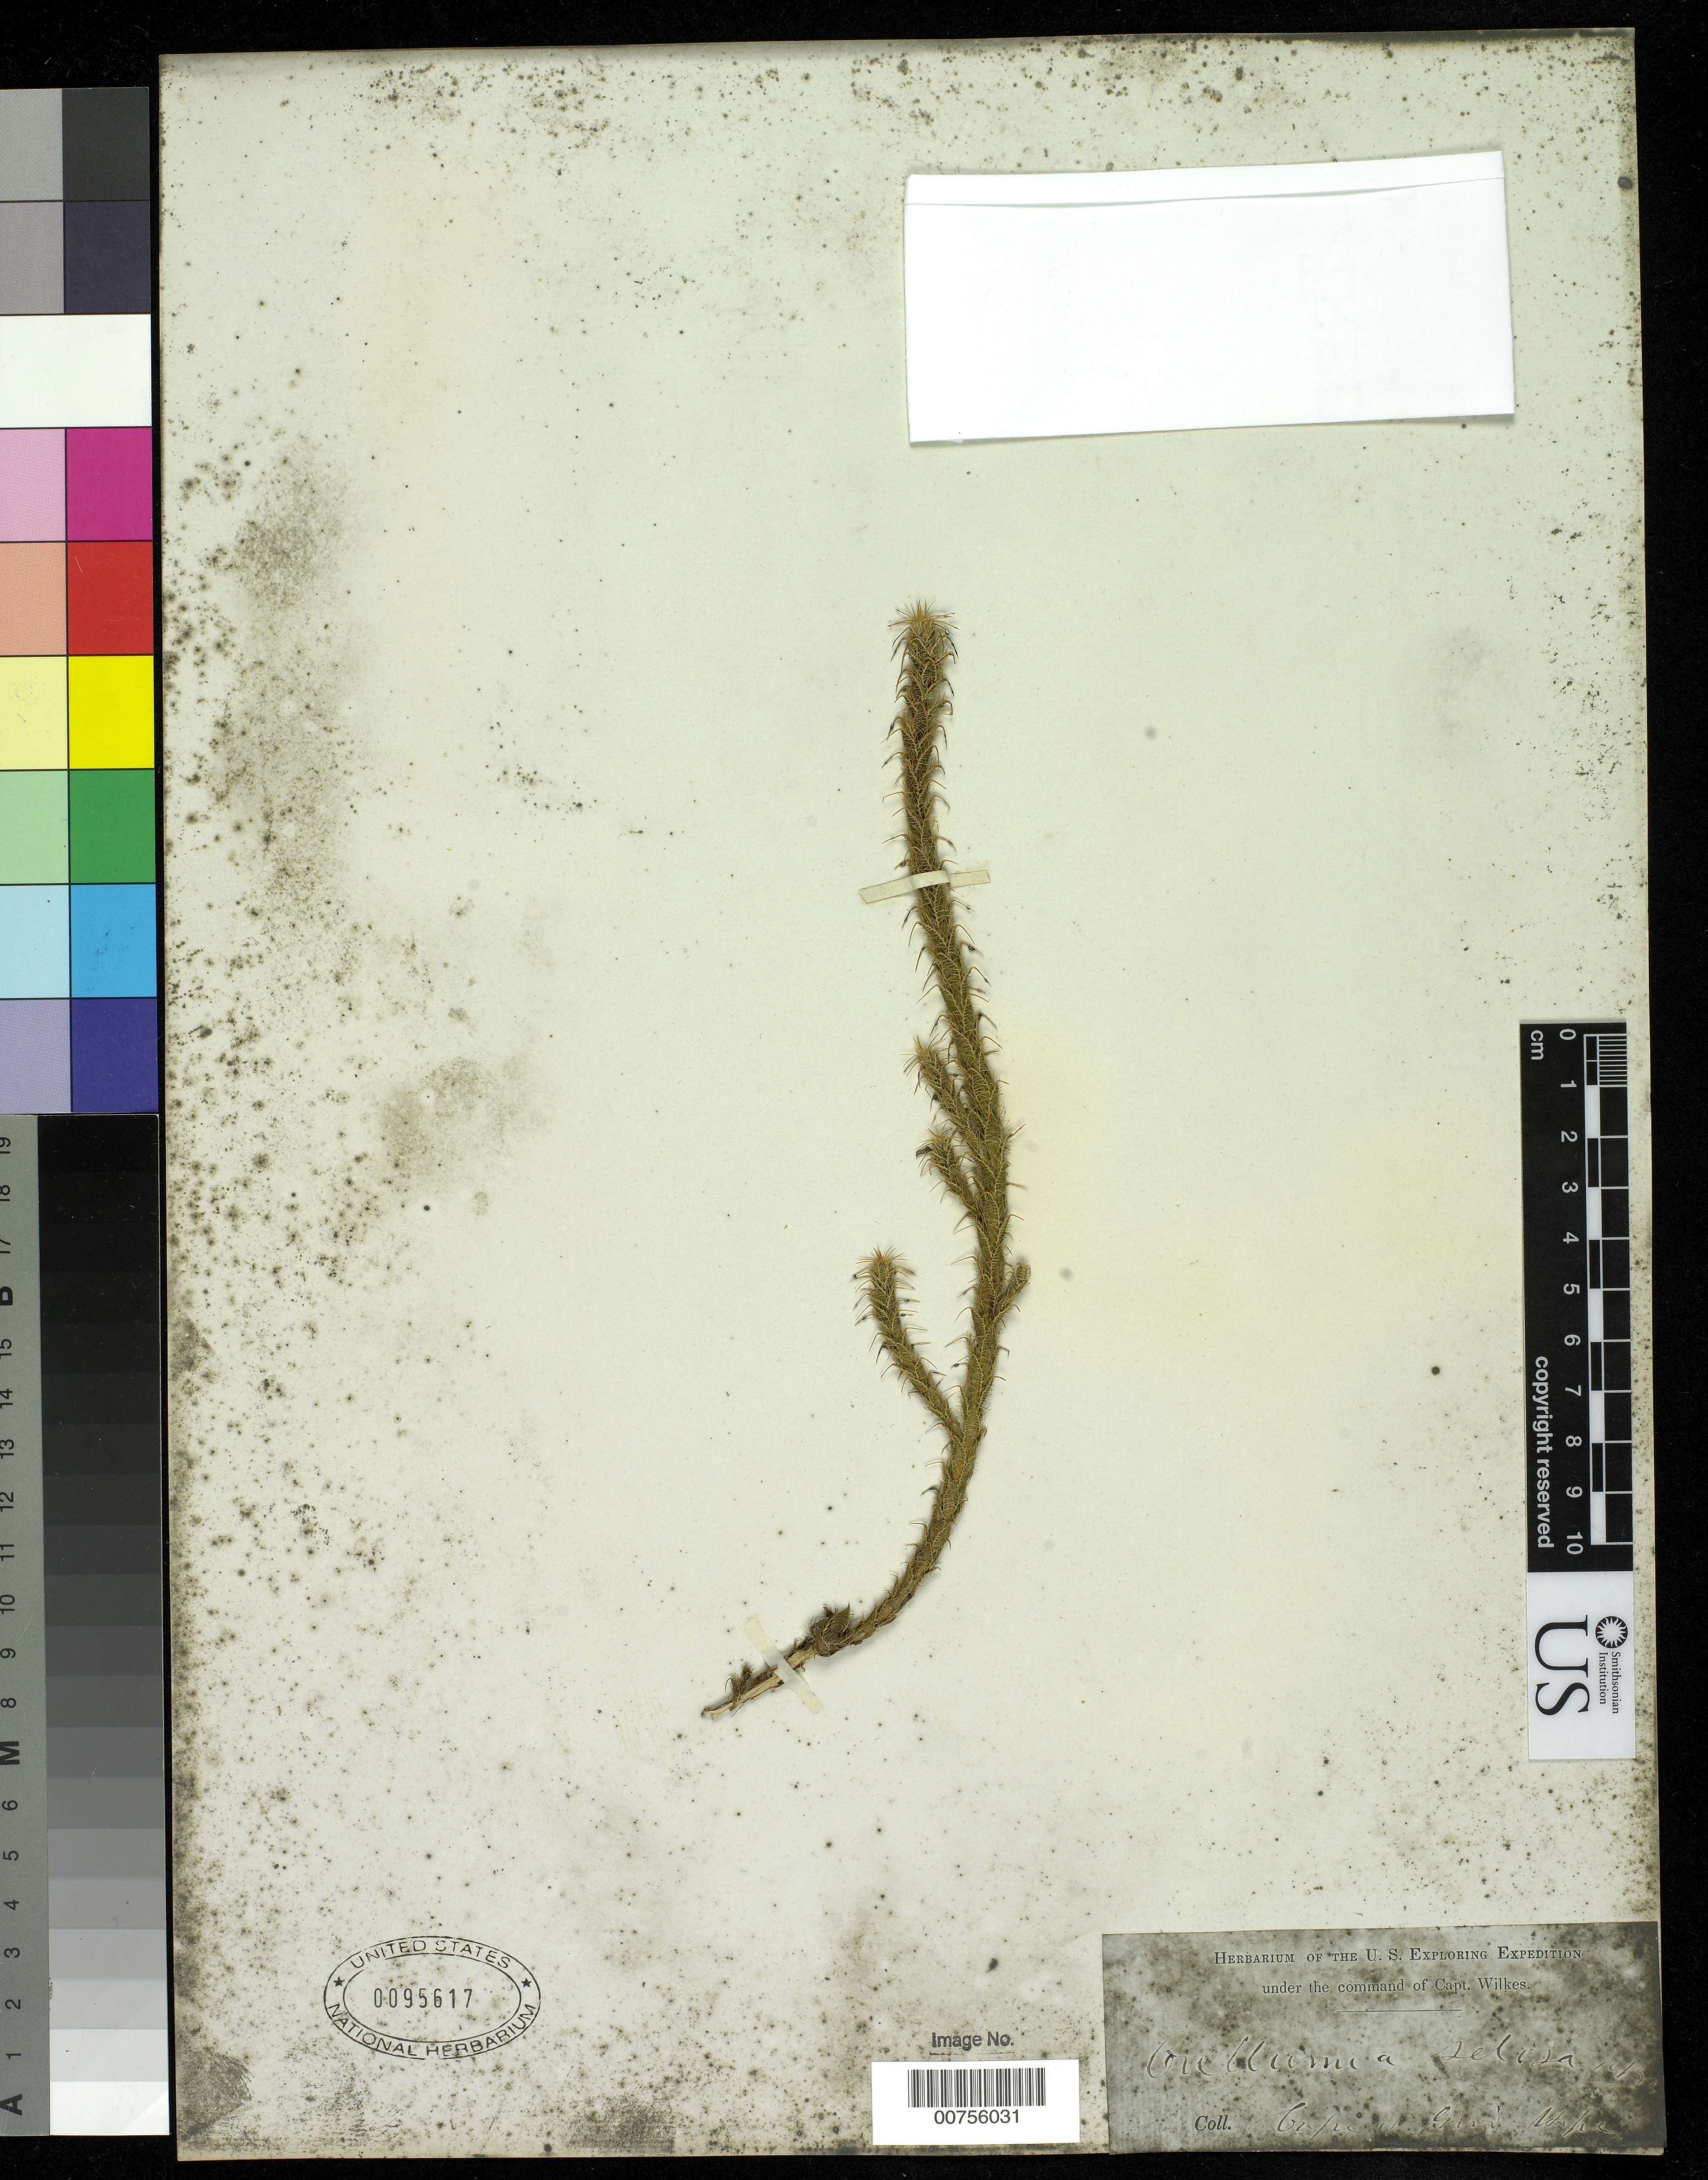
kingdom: Plantae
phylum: Tracheophyta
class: Magnoliopsida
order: Asterales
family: Asteraceae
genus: Cullumia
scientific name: Cullumia setosa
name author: (L.) Sieber ex R. Br.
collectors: Wilkes Explor. Exped.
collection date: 1838/1842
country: South Africa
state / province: Western Cape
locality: Cape of Good Hope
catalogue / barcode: US 95617